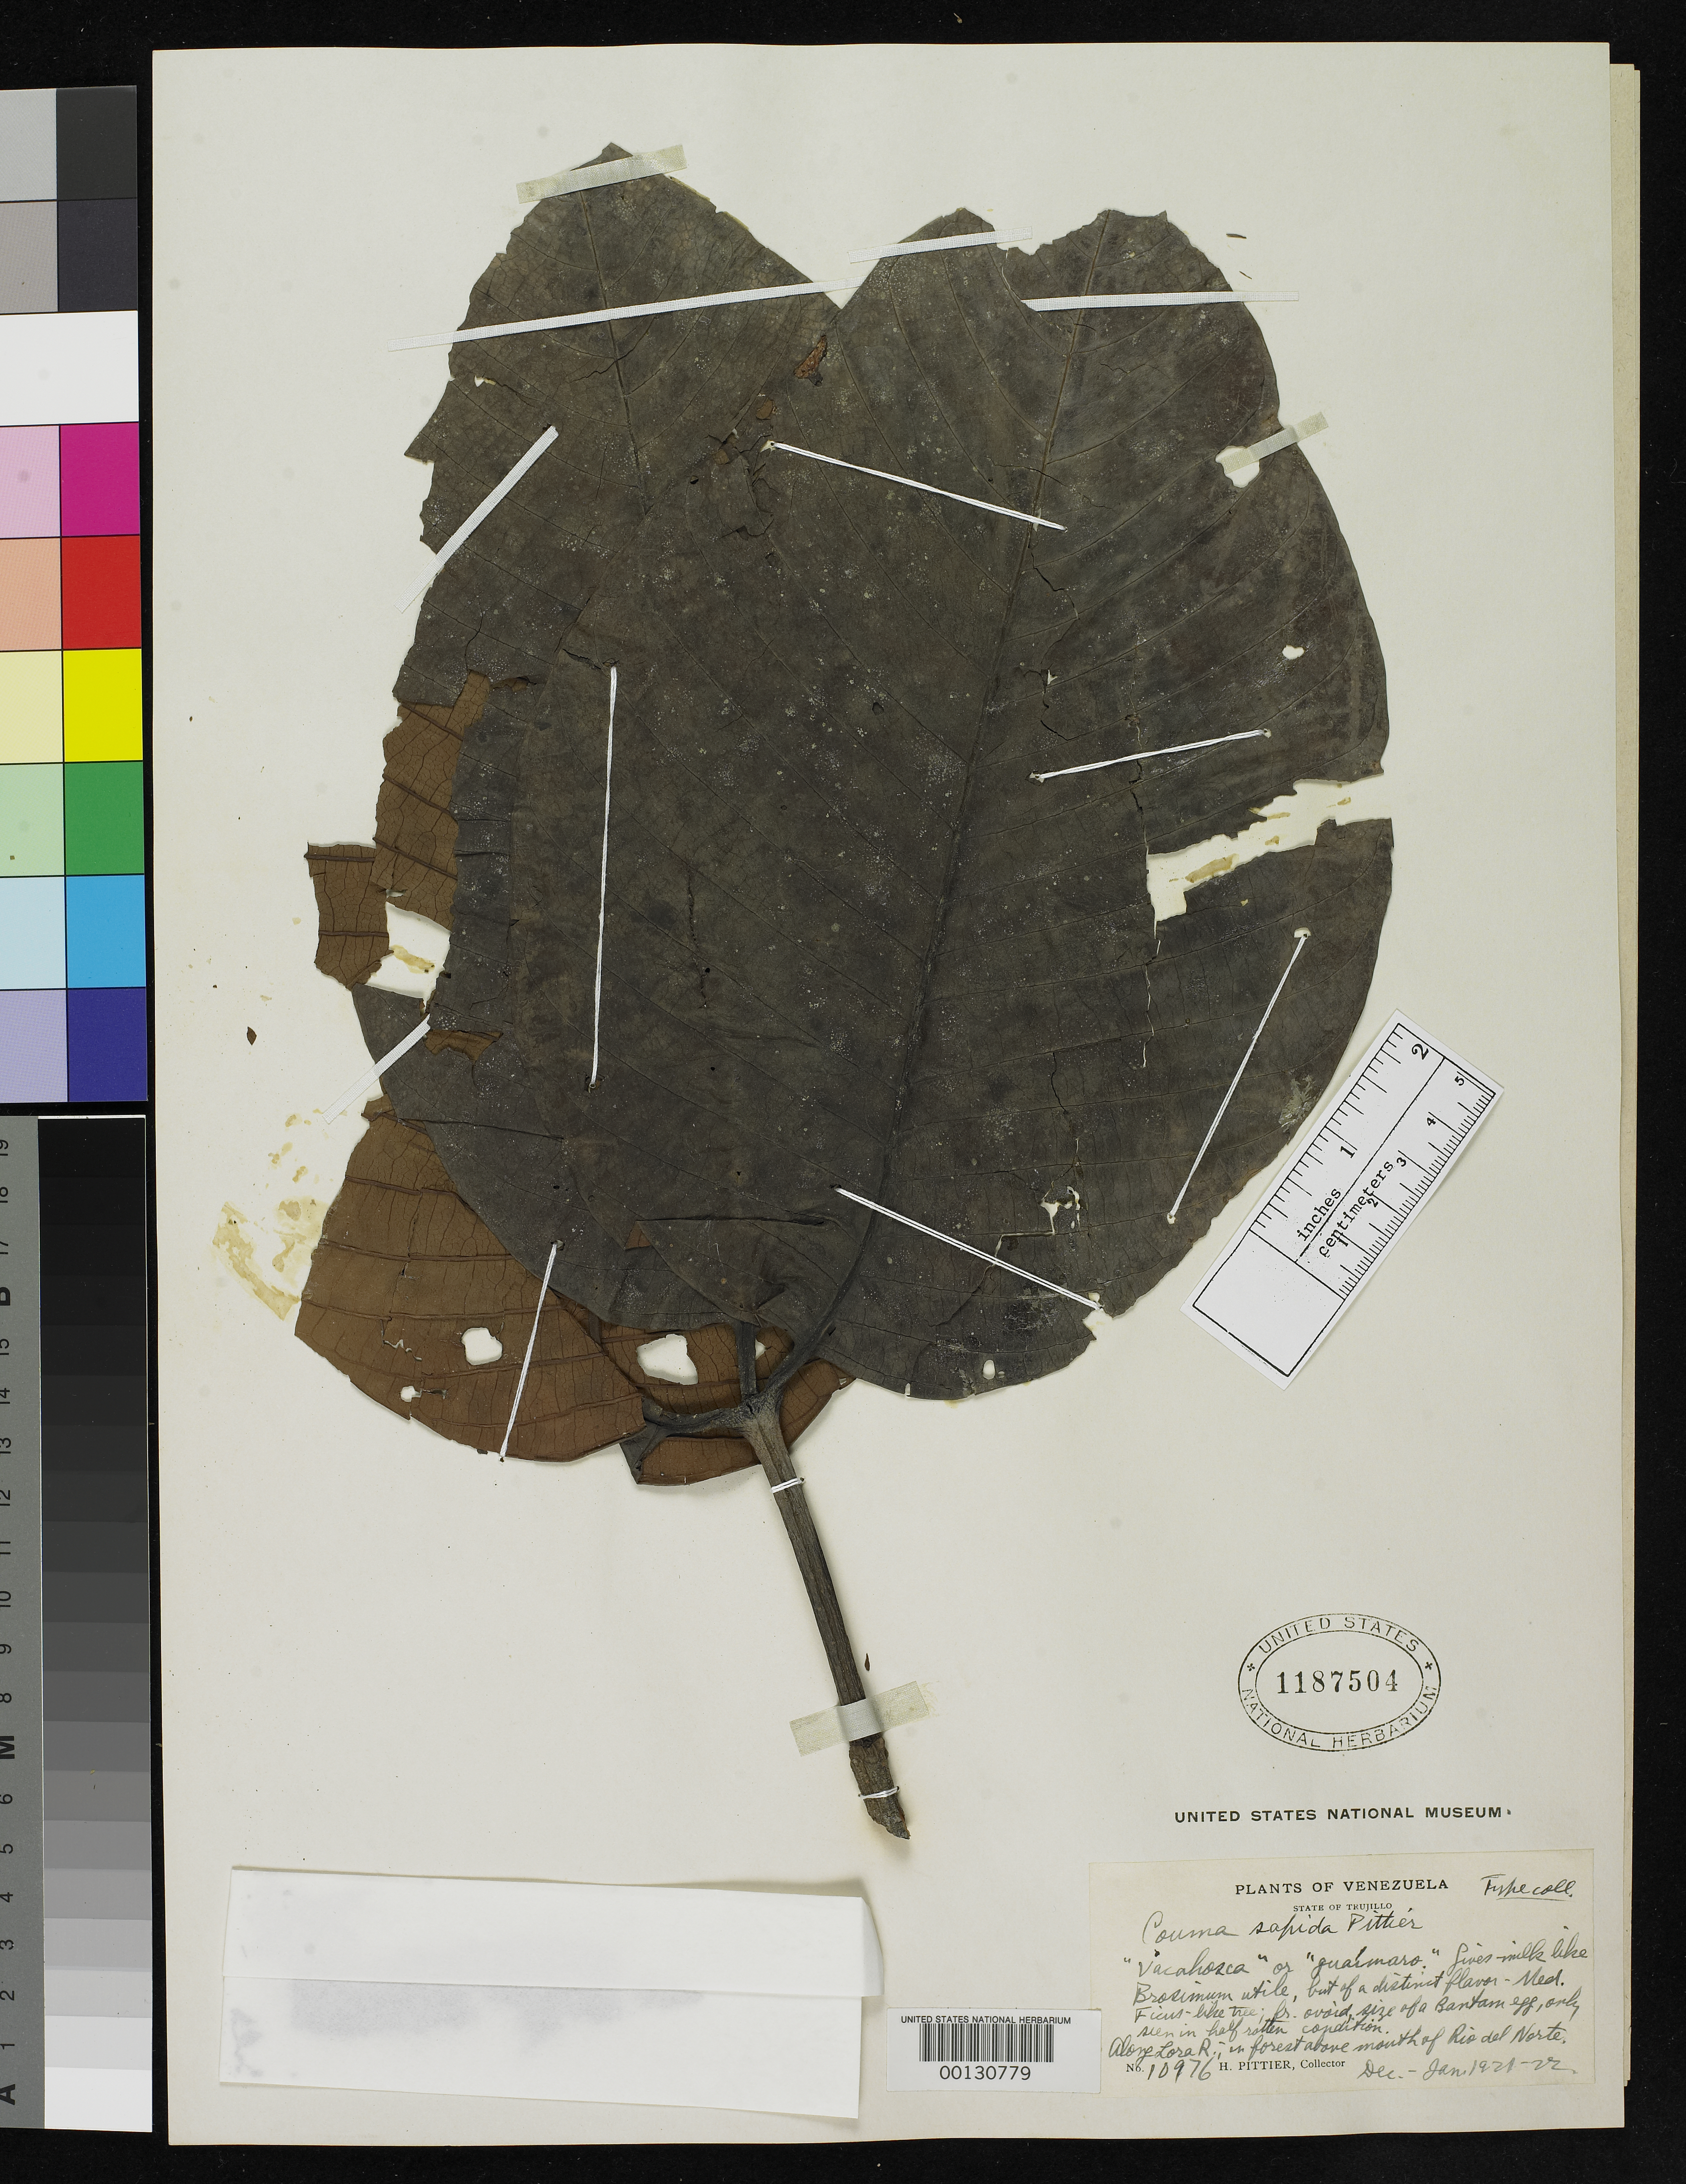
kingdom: Plantae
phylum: Tracheophyta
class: Magnoliopsida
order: Gentianales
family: Apocynaceae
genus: Couma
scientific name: Couma sapida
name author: Pittier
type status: Type Collection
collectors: H. F. Pittier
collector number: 10976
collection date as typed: Dec 1922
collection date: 1922-12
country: Venezuela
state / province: Zulia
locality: Rio Santa Ana, Rio Lora.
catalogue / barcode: US 1187504